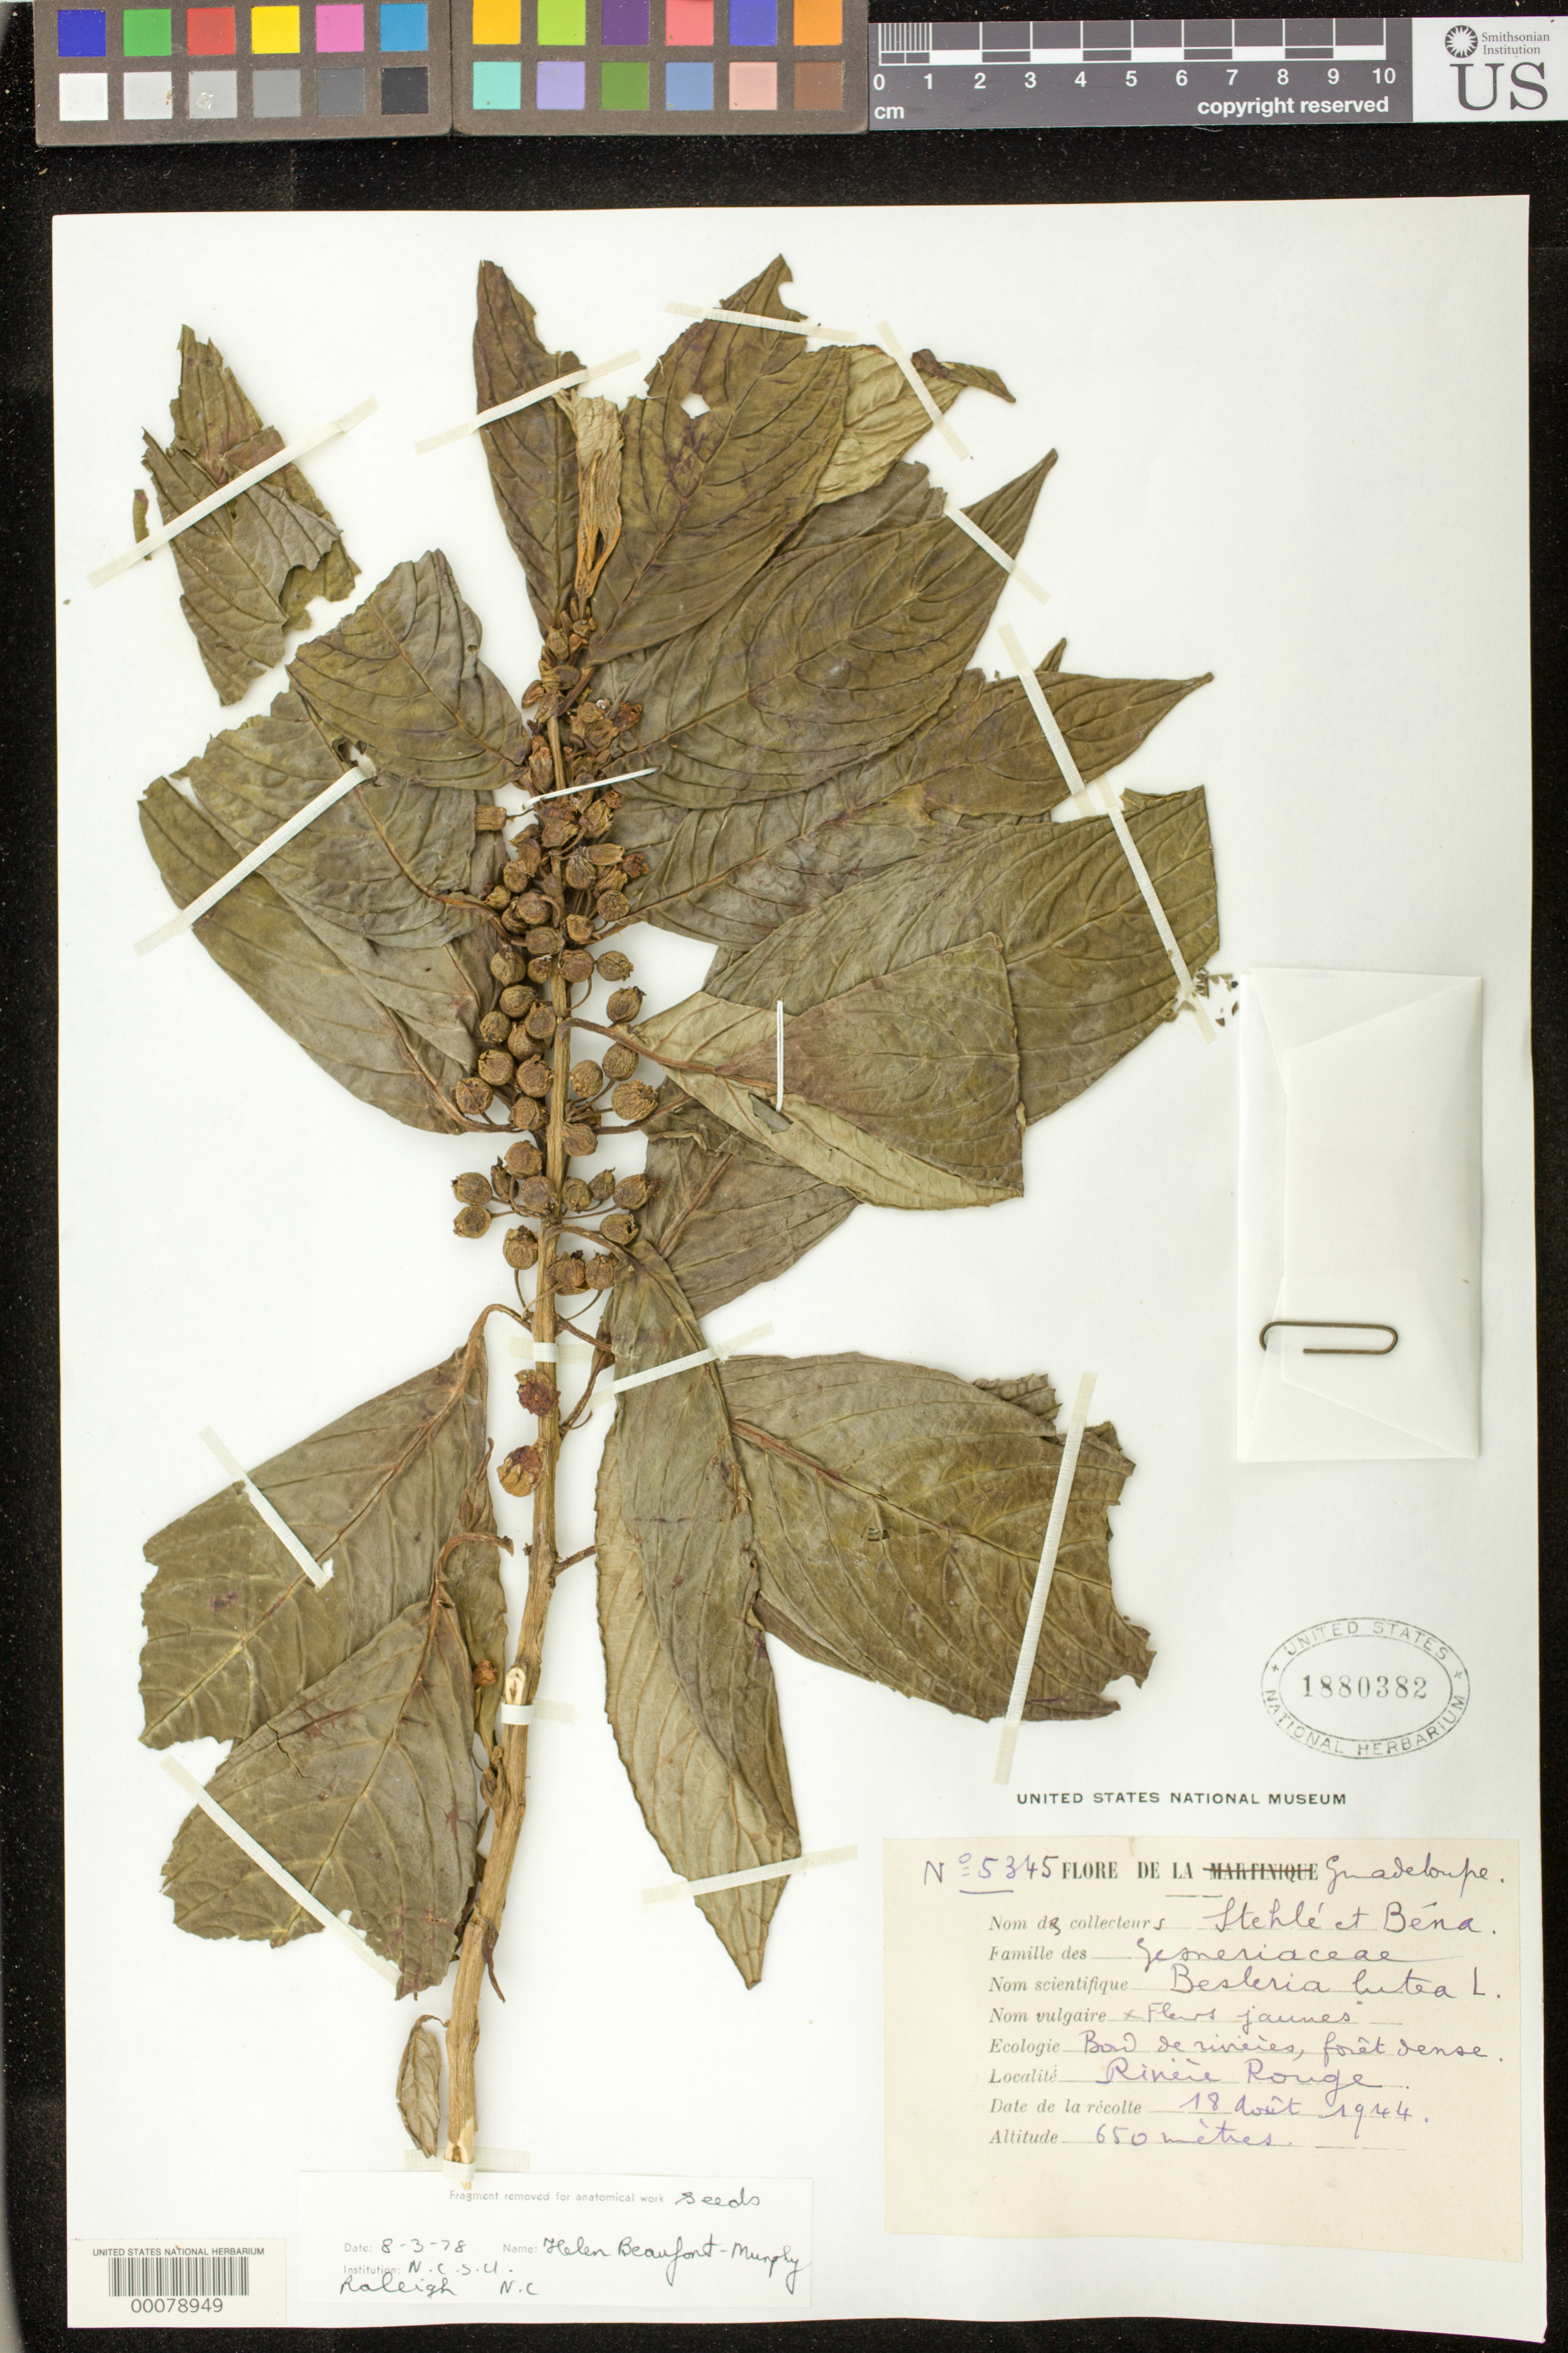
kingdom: Plantae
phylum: Tracheophyta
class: Magnoliopsida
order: Lamiales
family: Gesneriaceae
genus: Besleria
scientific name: Besleria lutea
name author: L.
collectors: H. Stehlé & -. Bena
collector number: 5345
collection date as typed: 18 Aug 1944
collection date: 1944-08-18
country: Guadeloupe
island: Basse Terre [Guadeloupe]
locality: Rivere Rouge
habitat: Dense forest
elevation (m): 650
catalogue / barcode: US 1880382